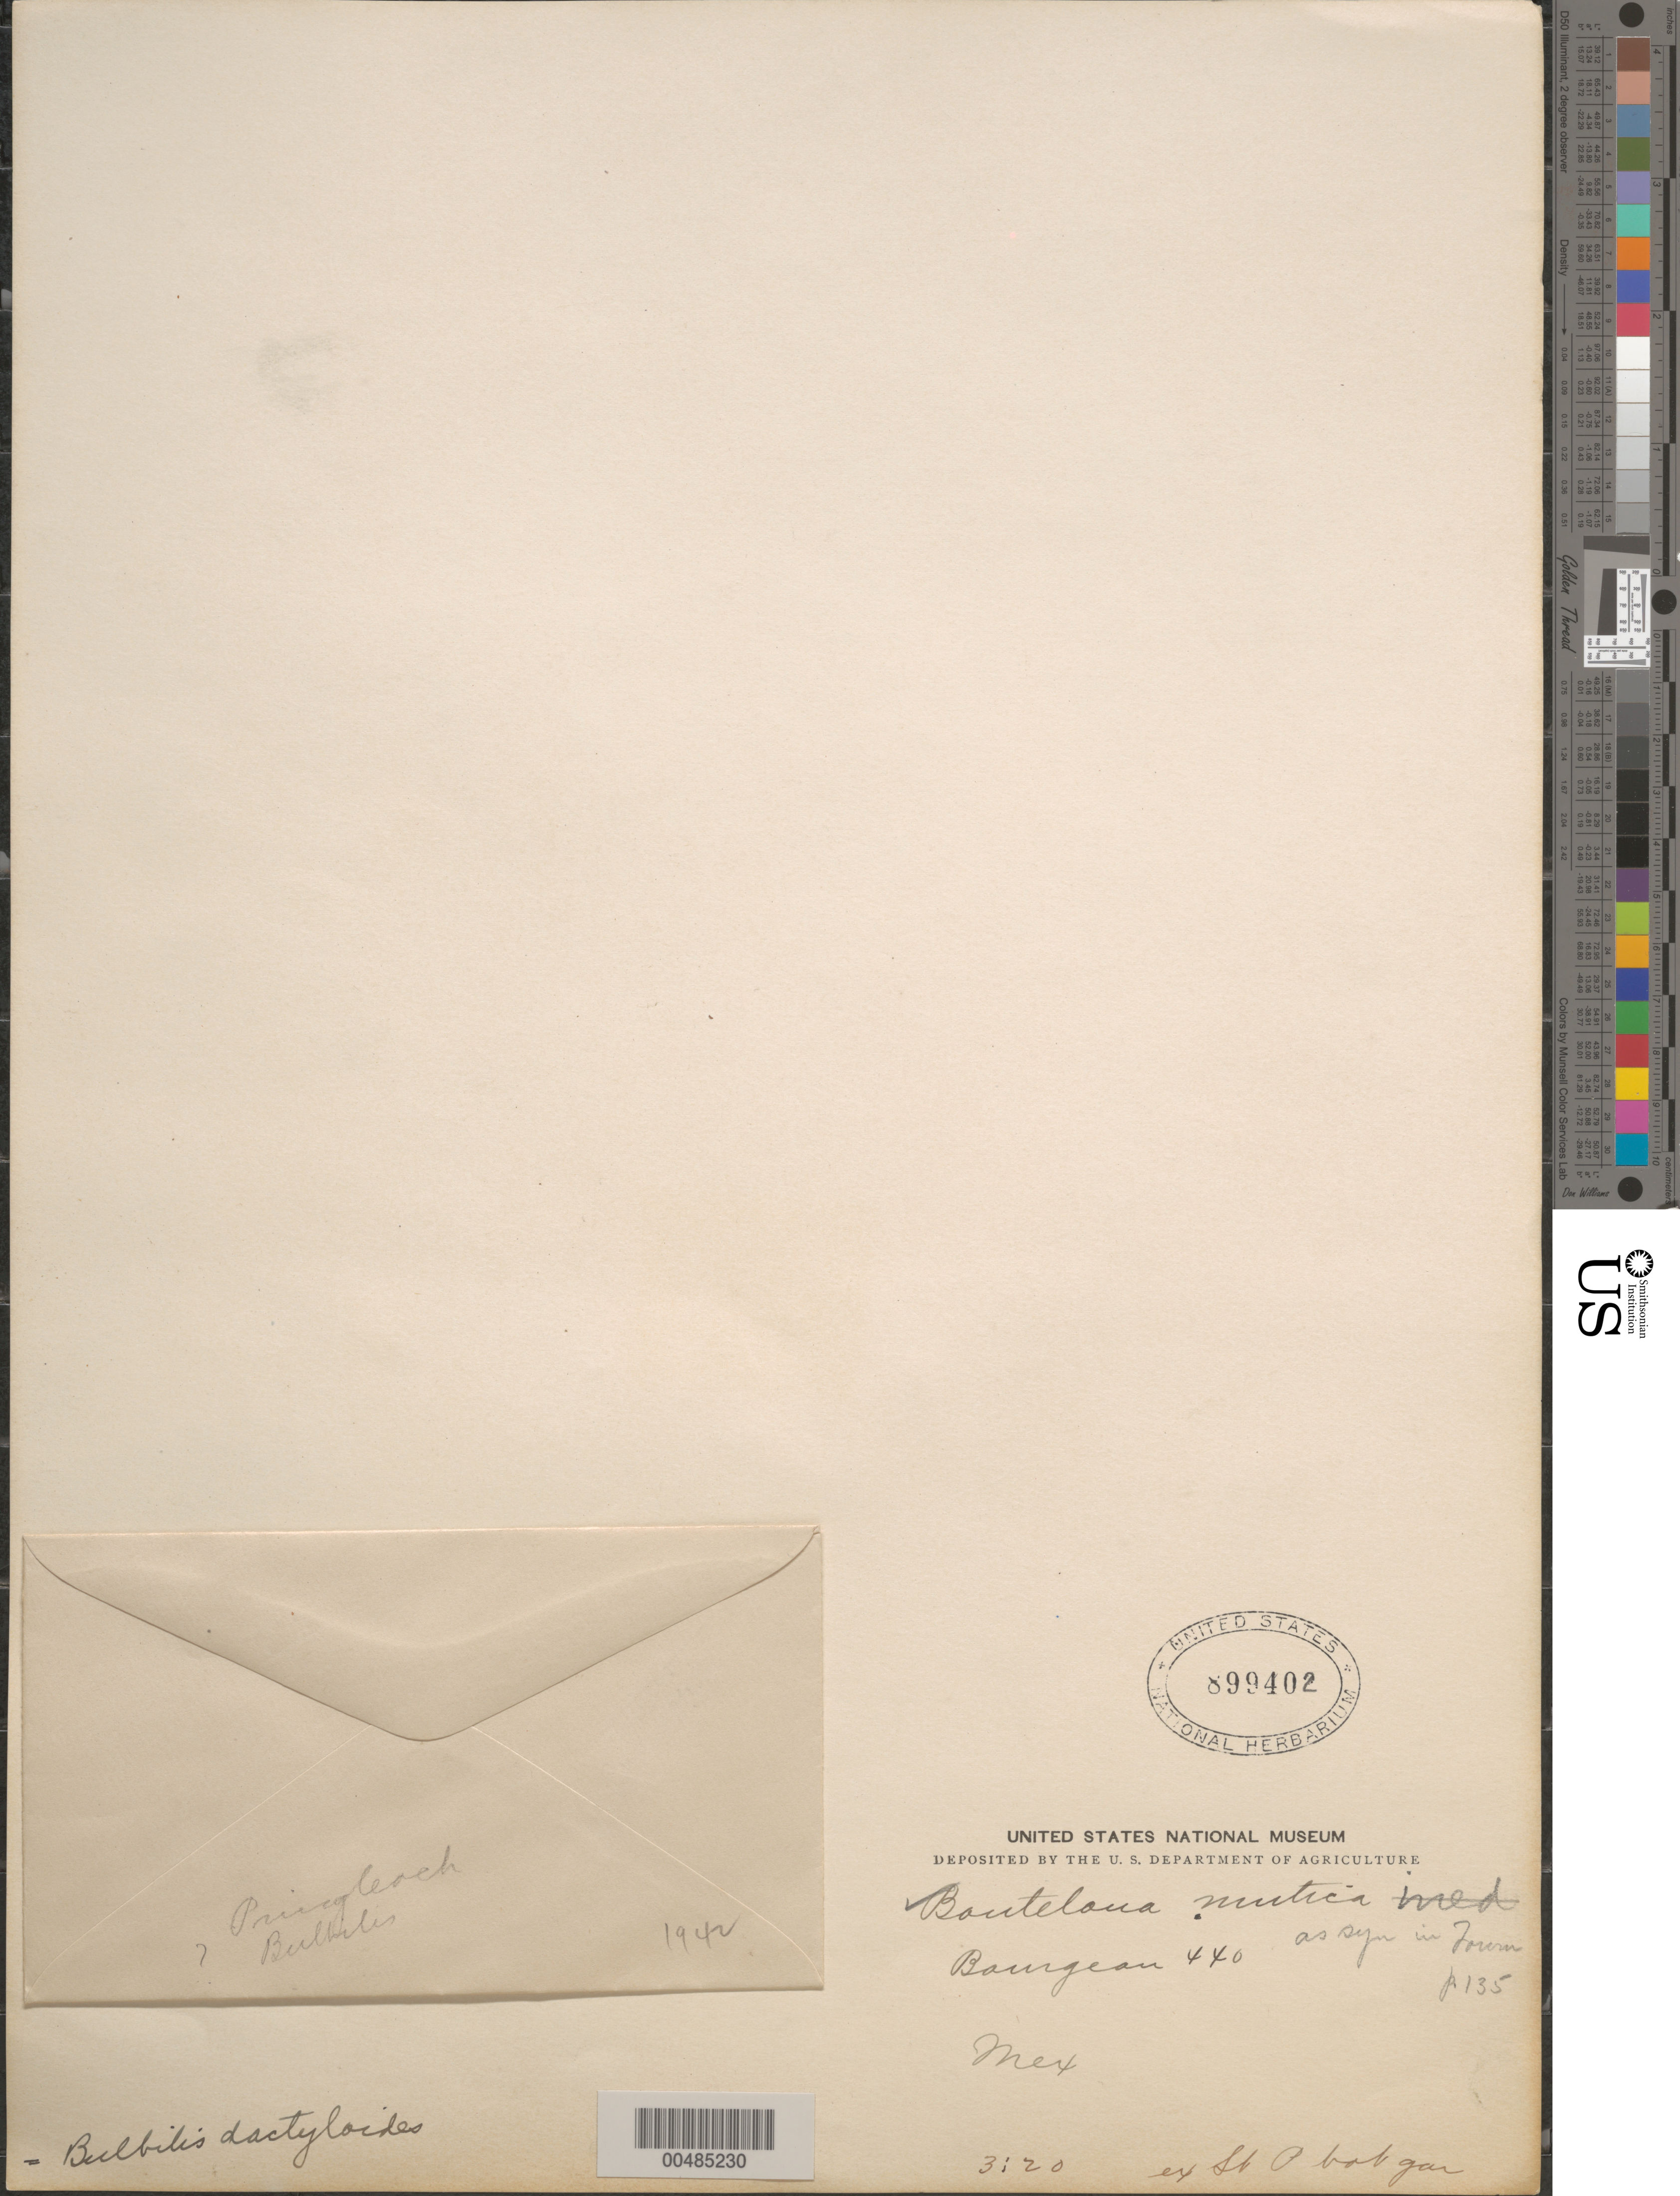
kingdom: Plantae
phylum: Tracheophyta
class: Liliopsida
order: Poales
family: Poaceae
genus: Buchloe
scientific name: Buchloe dactyloides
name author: (Nutt.) Engelm.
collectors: E. Bourgeau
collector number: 440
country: Mexico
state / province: Jalisco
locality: San Ramon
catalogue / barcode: US 899402